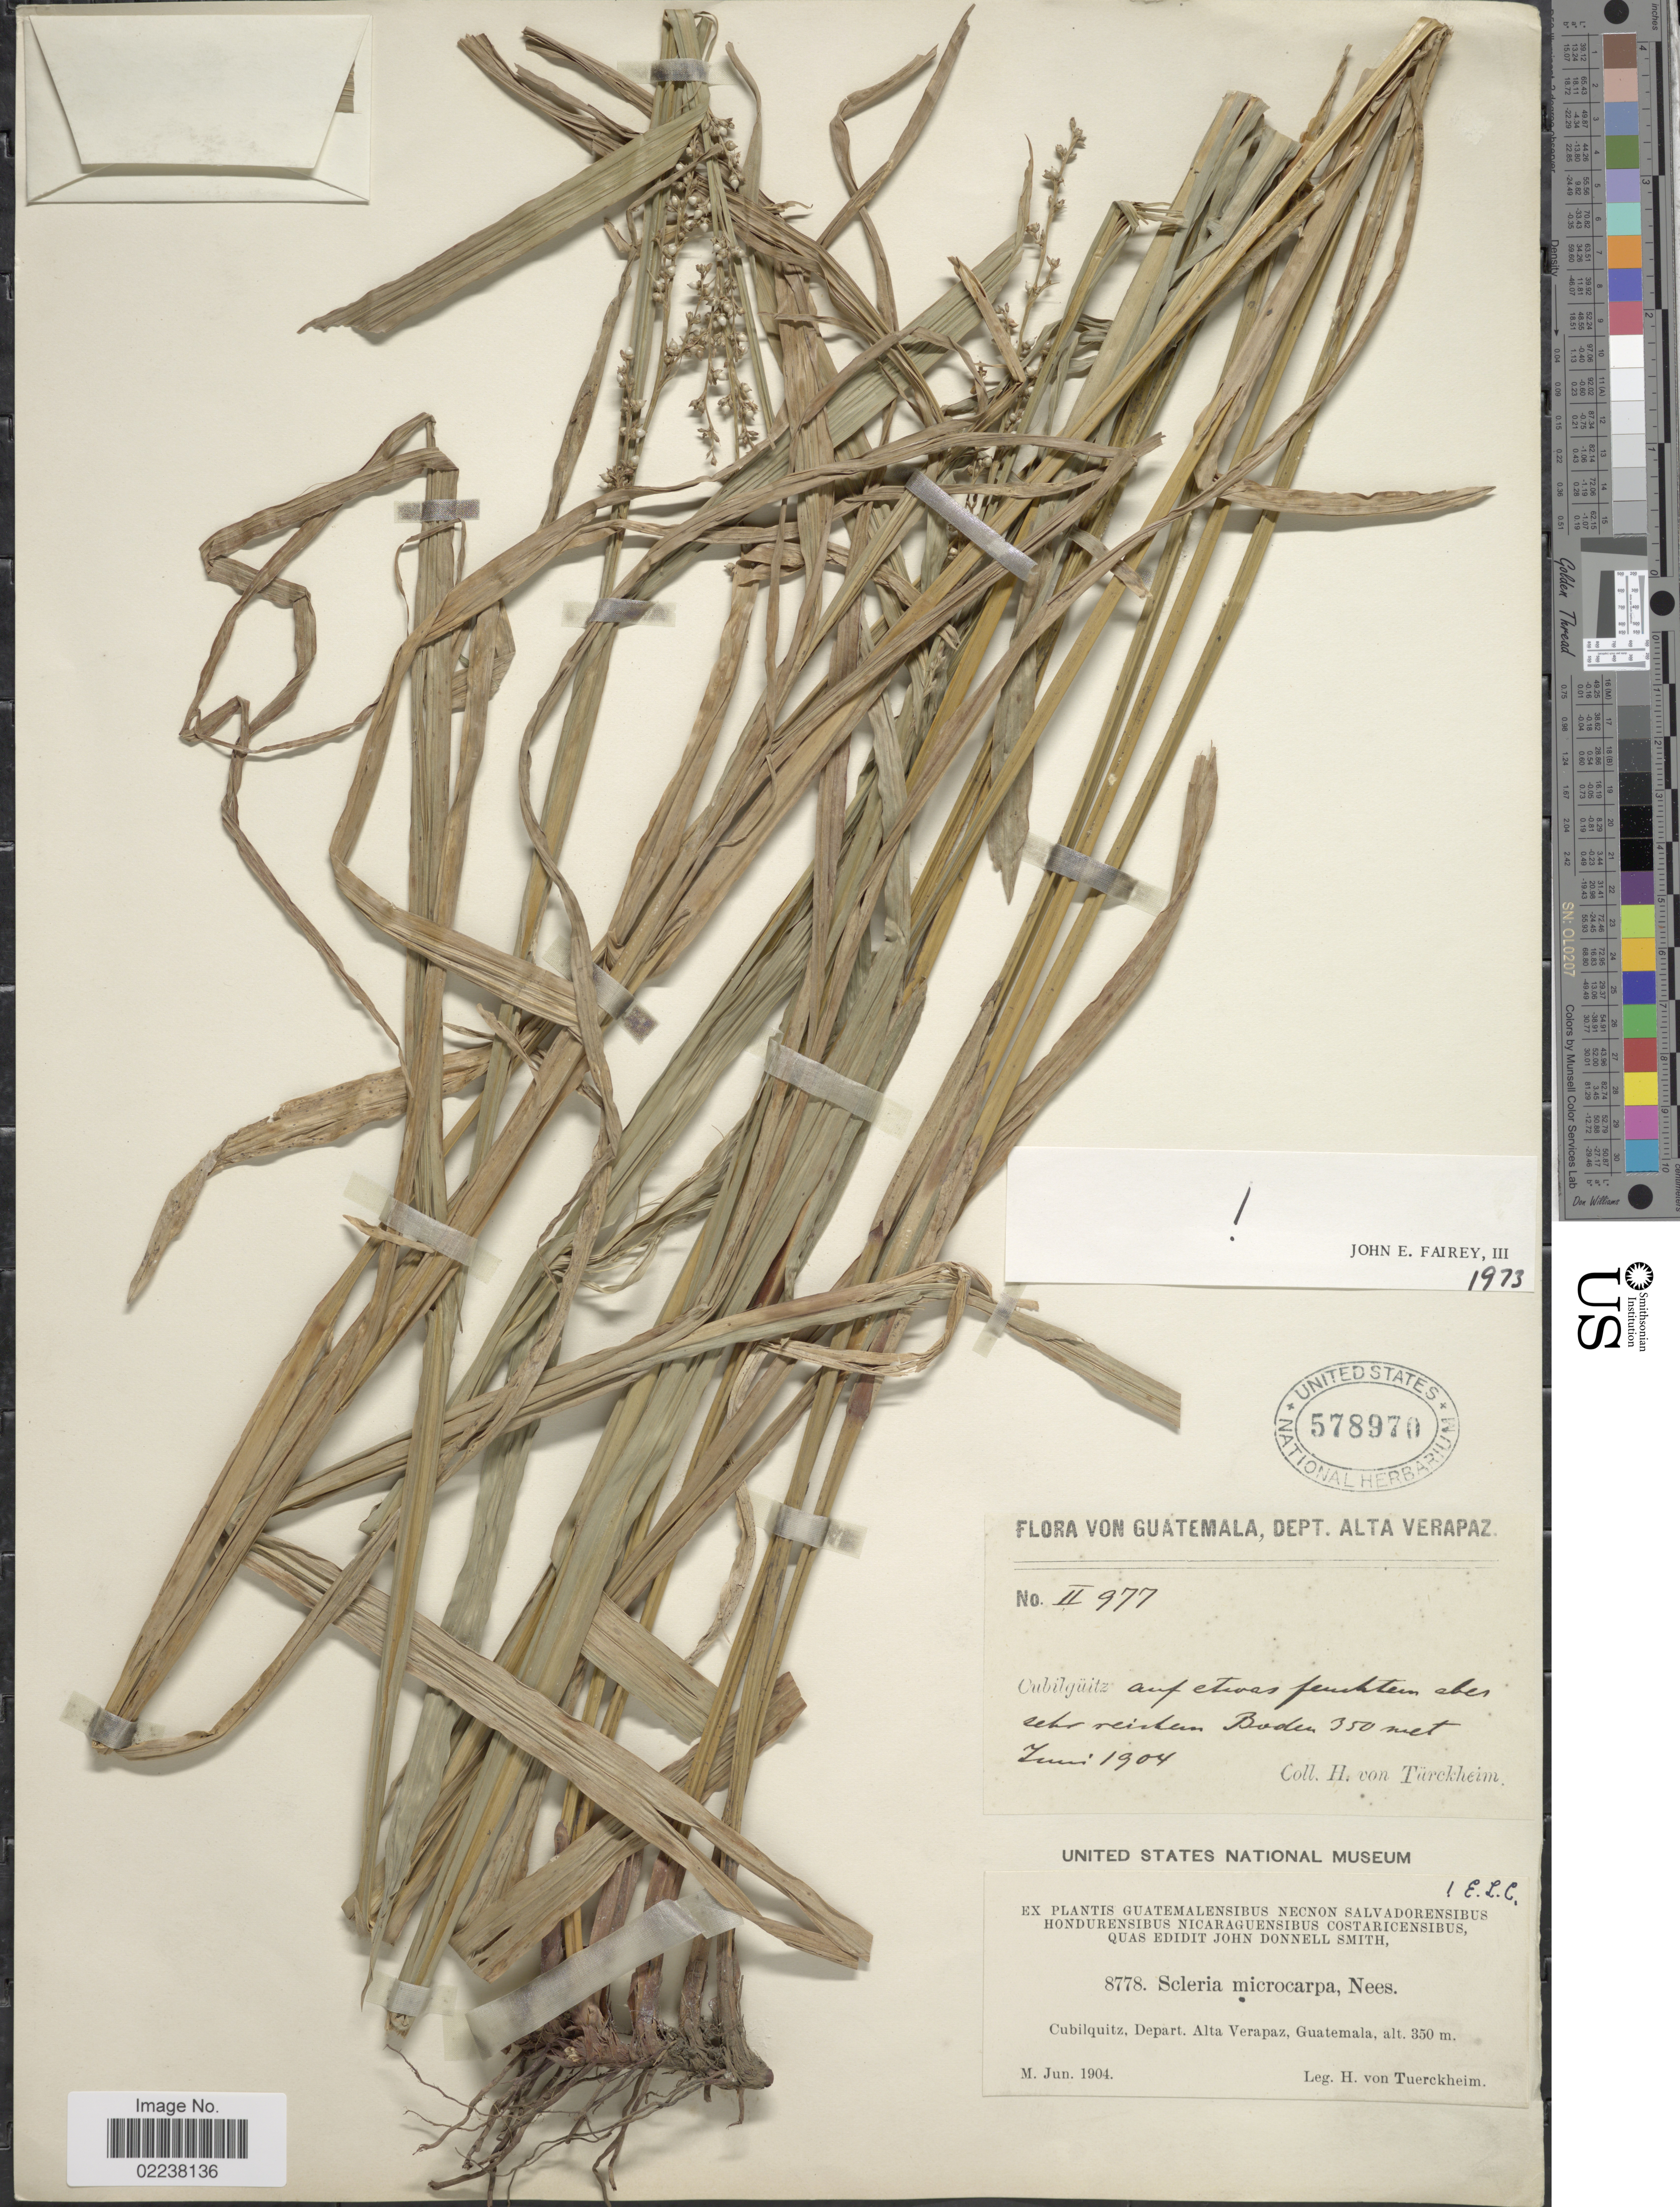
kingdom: Plantae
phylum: Tracheophyta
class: Liliopsida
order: Poales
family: Cyperaceae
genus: Scleria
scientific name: Scleria microcarpa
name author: Nees ex Kunth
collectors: H. von Türckheim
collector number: II 977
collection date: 1904-06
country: Guatemala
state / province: Alta Verapaz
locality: Cubilquitz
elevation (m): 350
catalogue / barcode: US 578970-2